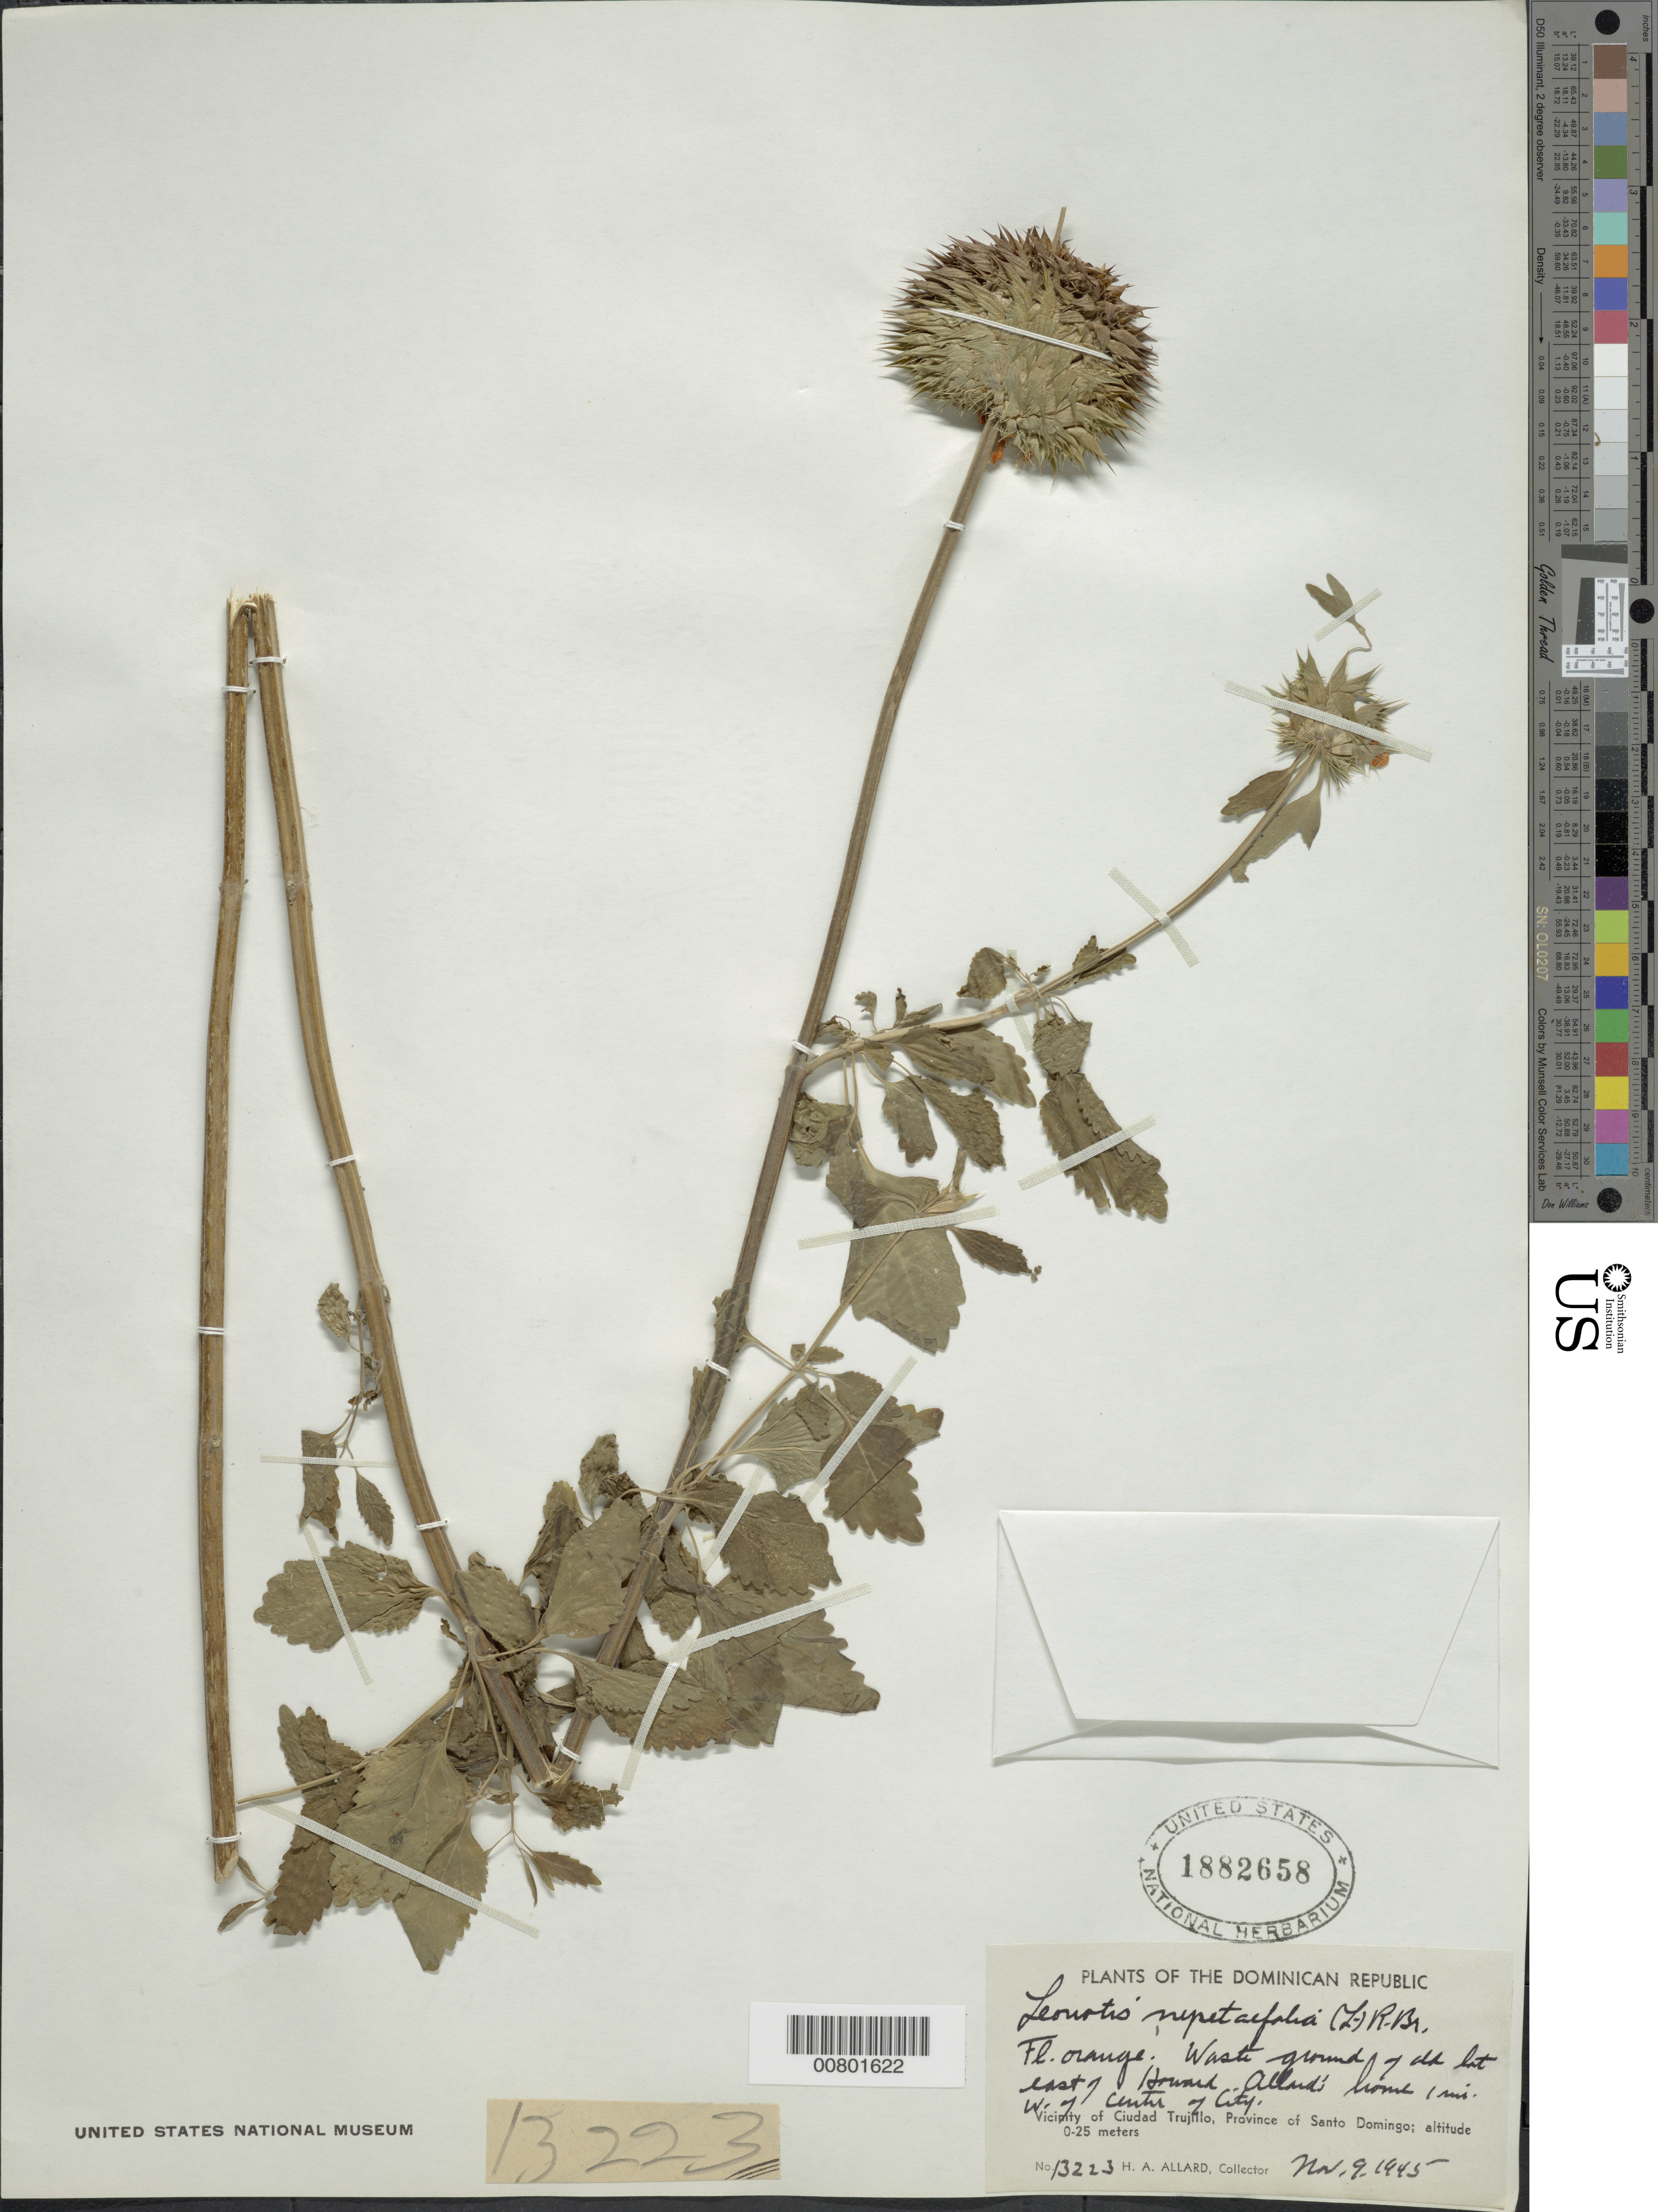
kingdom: Plantae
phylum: Tracheophyta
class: Magnoliopsida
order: Lamiales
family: Lamiaceae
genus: Leonotis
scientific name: Leonotis nepetifolia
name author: (L.) R. Br.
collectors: H. A. Allard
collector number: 13223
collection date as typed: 09 Nov 1945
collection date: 1945-11-09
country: Dominican Republic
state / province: Distrito Nacional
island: Hispaniola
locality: Vicinity of Santo Domingo, E of Howard Allard's home, 1 mi W of center of city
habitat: Waste grounds of old lot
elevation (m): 0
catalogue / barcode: US 1882658